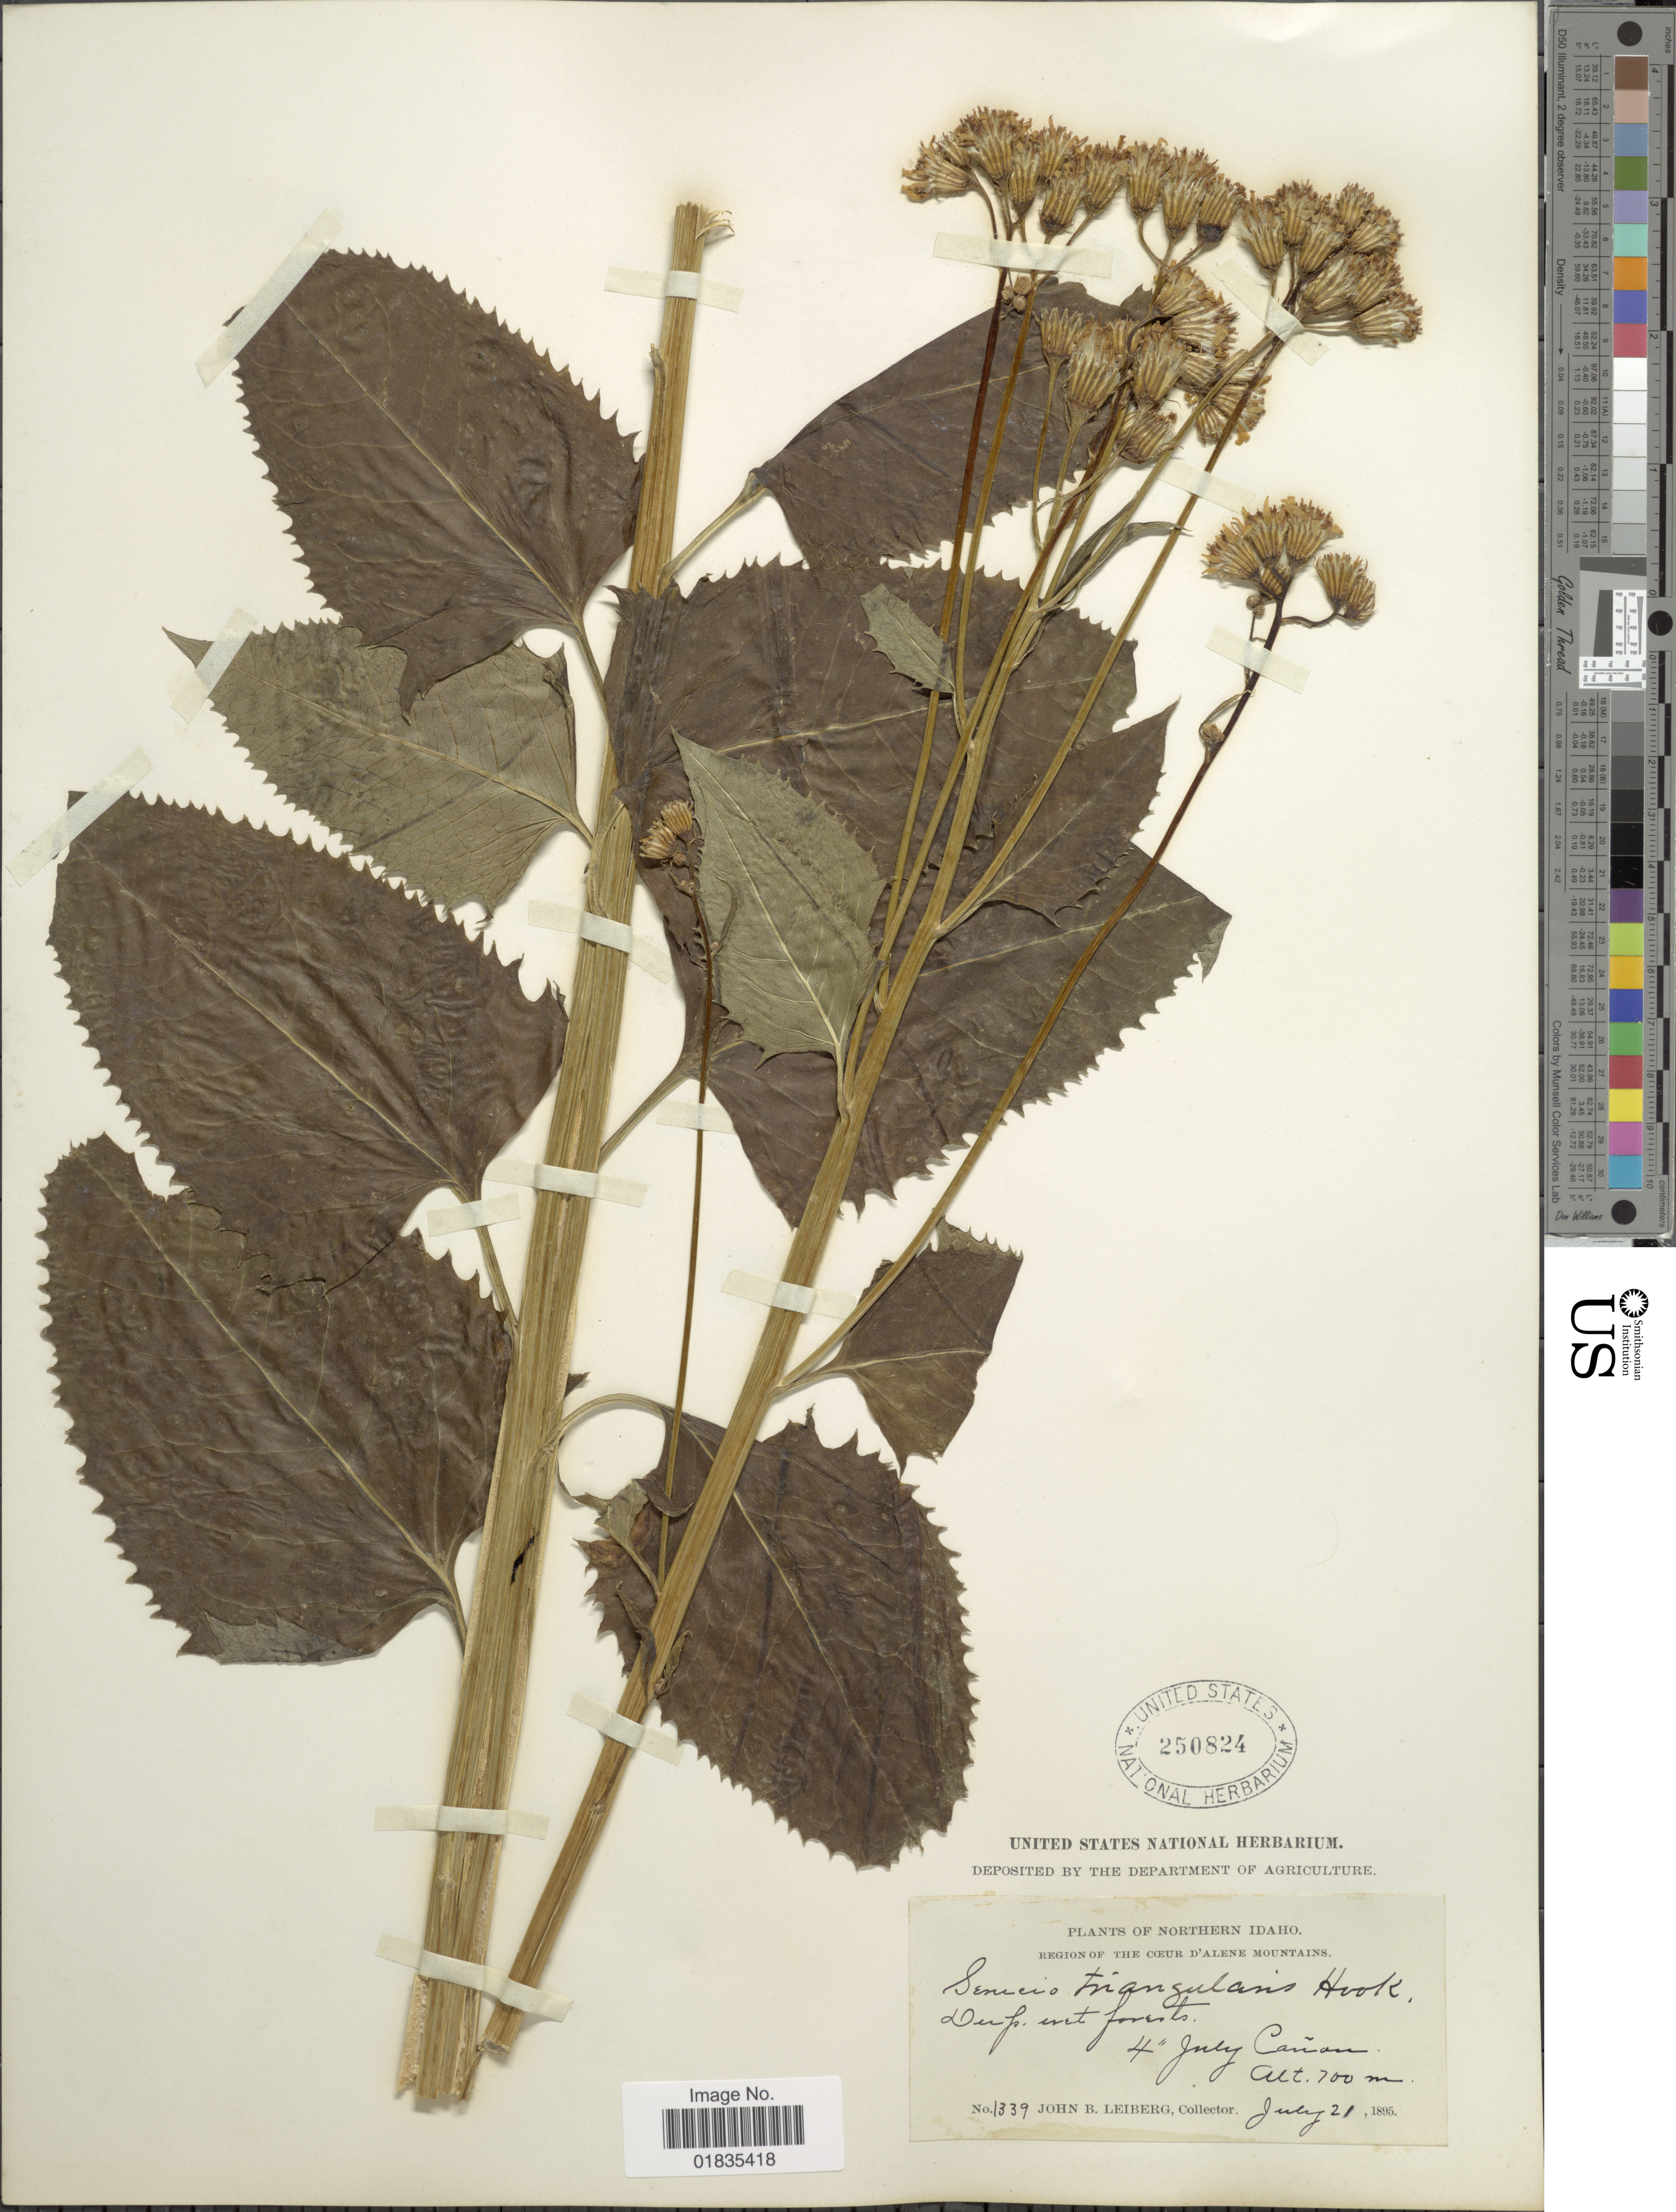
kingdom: Plantae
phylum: Tracheophyta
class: Magnoliopsida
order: Asterales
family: Asteraceae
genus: Senecio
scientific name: Senecio triangularis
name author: Hook.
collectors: J. B. Leiberg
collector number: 1339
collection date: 1895-07-21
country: United States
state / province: Idaho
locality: Region of the Coeur D'Alene Mountains, 4 July Cañon.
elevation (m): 700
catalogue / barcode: US 250824